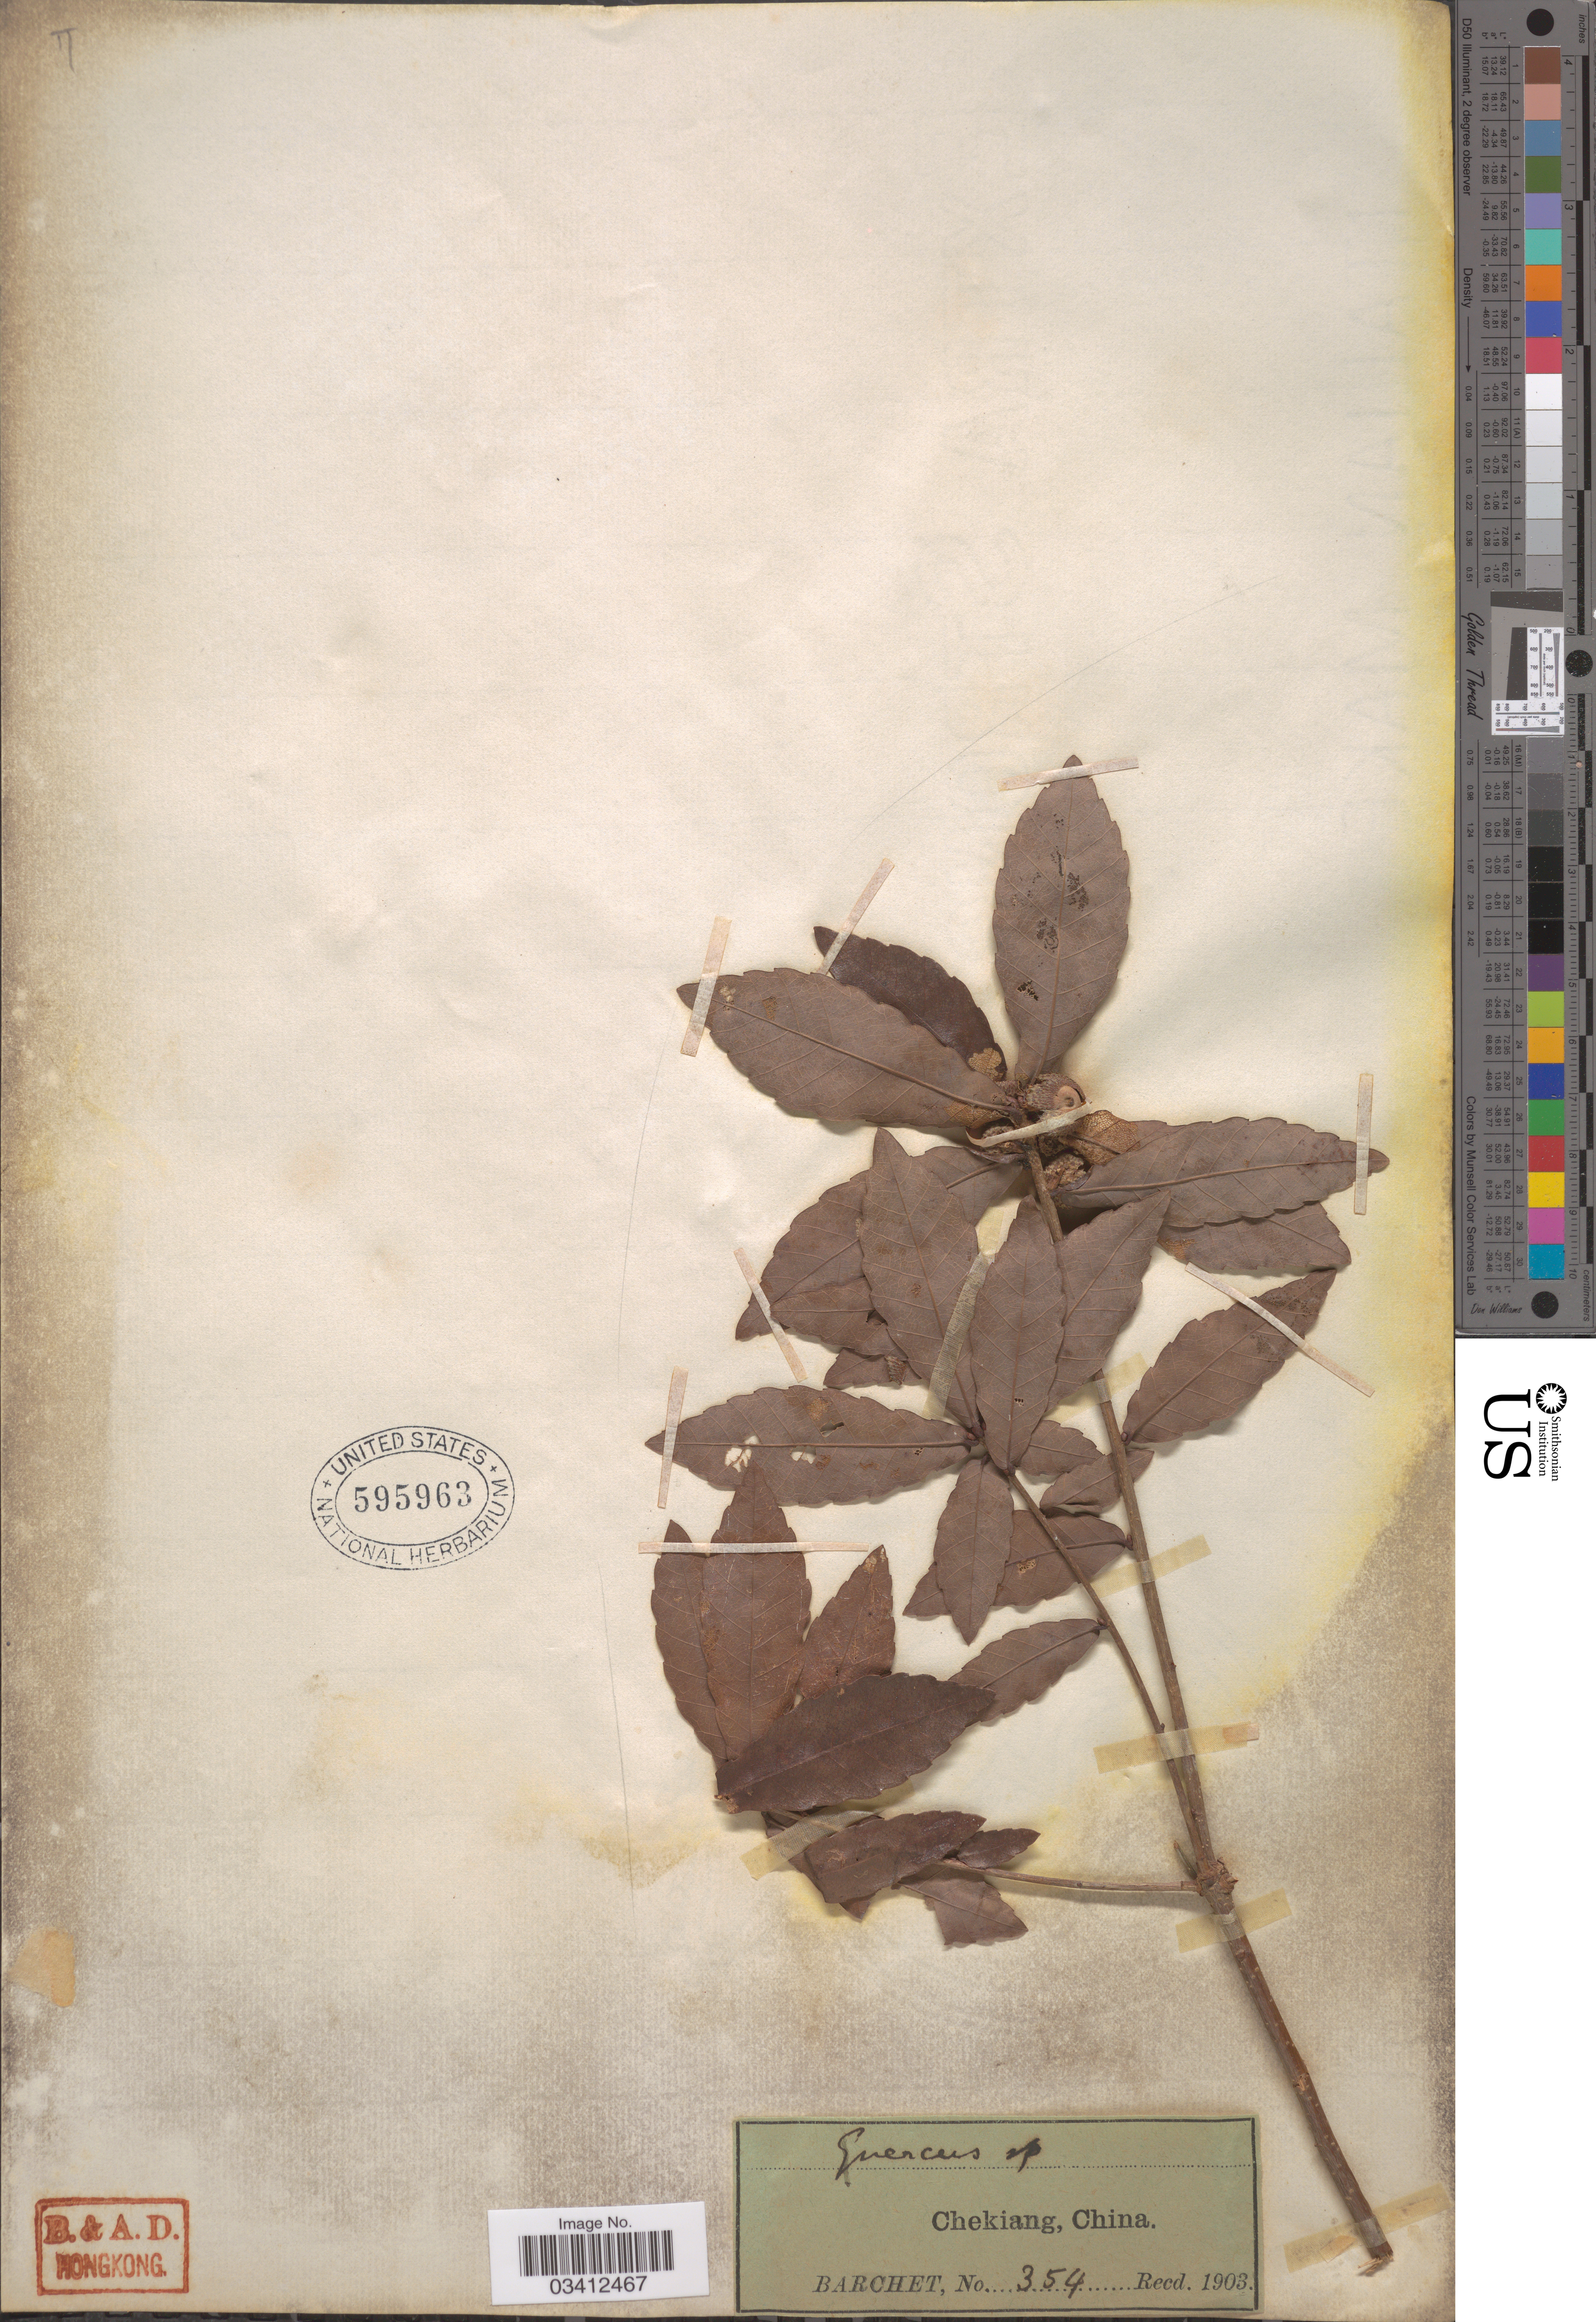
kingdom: Plantae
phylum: Tracheophyta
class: Magnoliopsida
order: Fagales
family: Fagaceae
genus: Quercus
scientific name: Quercus sp.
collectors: Barchet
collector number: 354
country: China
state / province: Zhejiang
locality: Chekiang.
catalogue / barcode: US 595963